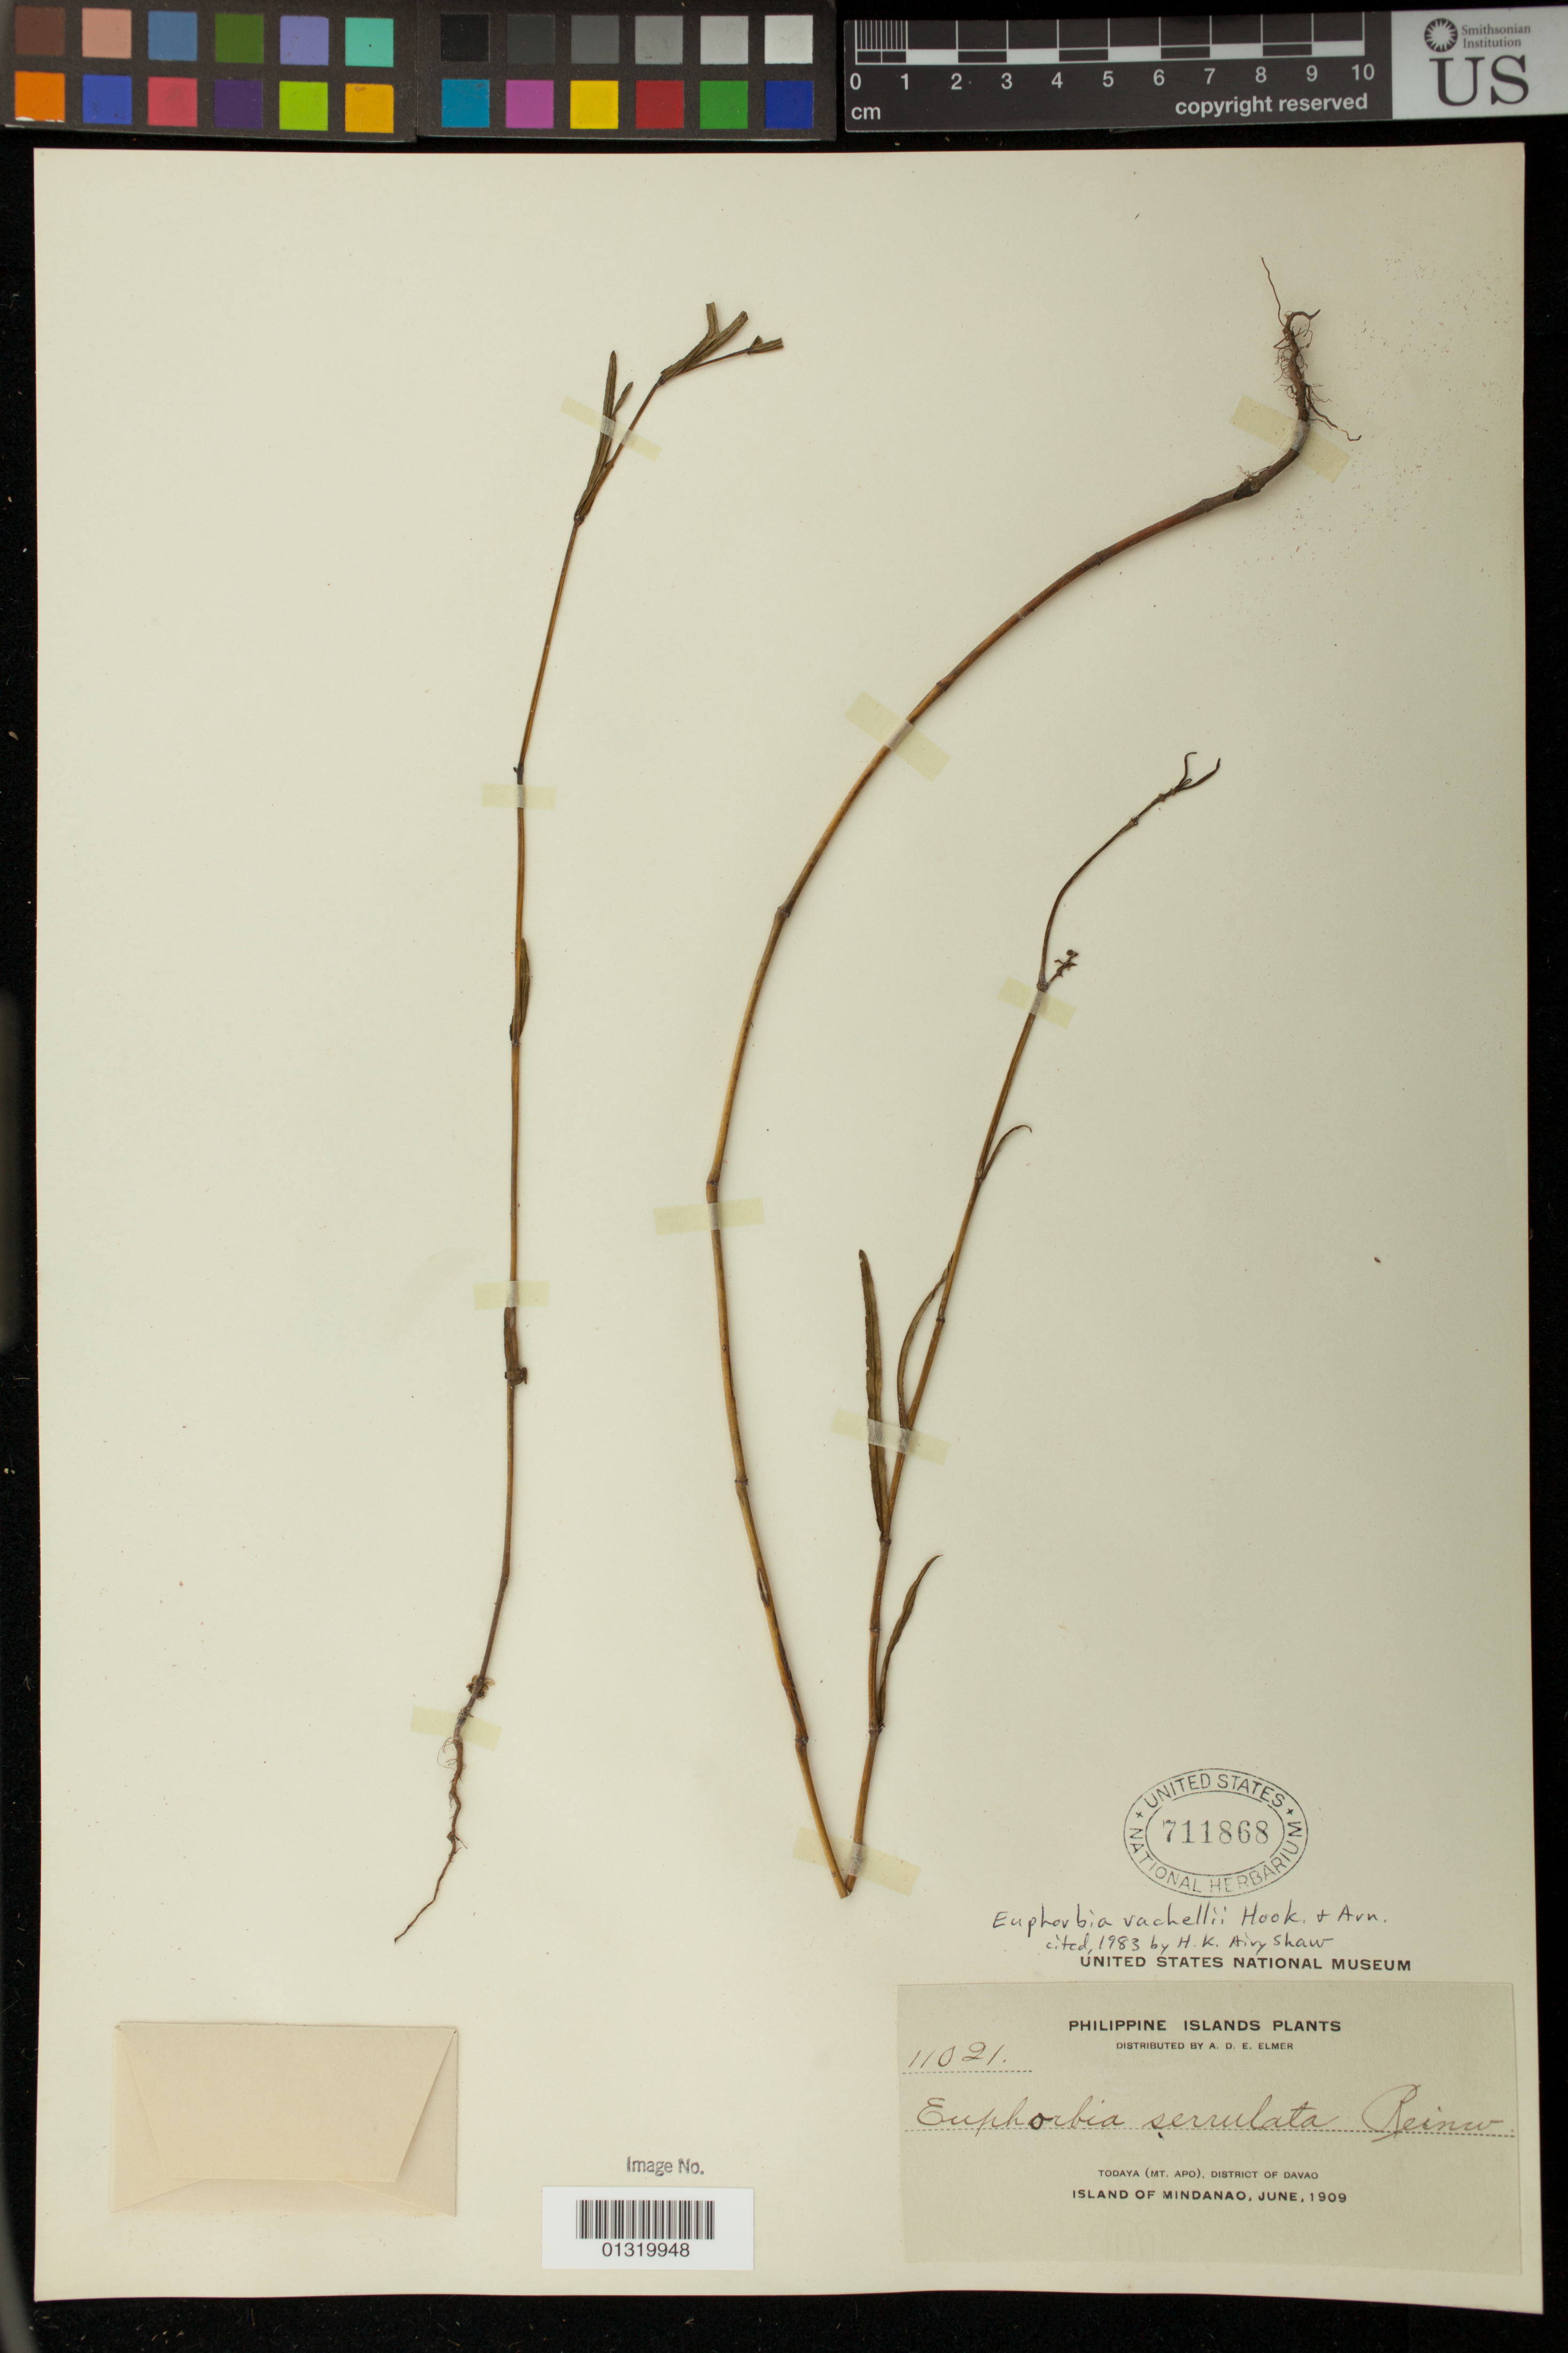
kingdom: Plantae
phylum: Tracheophyta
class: Magnoliopsida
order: Malpighiales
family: Euphorbiaceae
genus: Euphorbia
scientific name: Euphorbia bifida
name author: Hook. & Arn.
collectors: A. D. E. Elmer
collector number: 11021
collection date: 1909-06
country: Philippines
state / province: Davao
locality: Todaya (Mt. Apo); Island of Mindanao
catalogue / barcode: US 711868